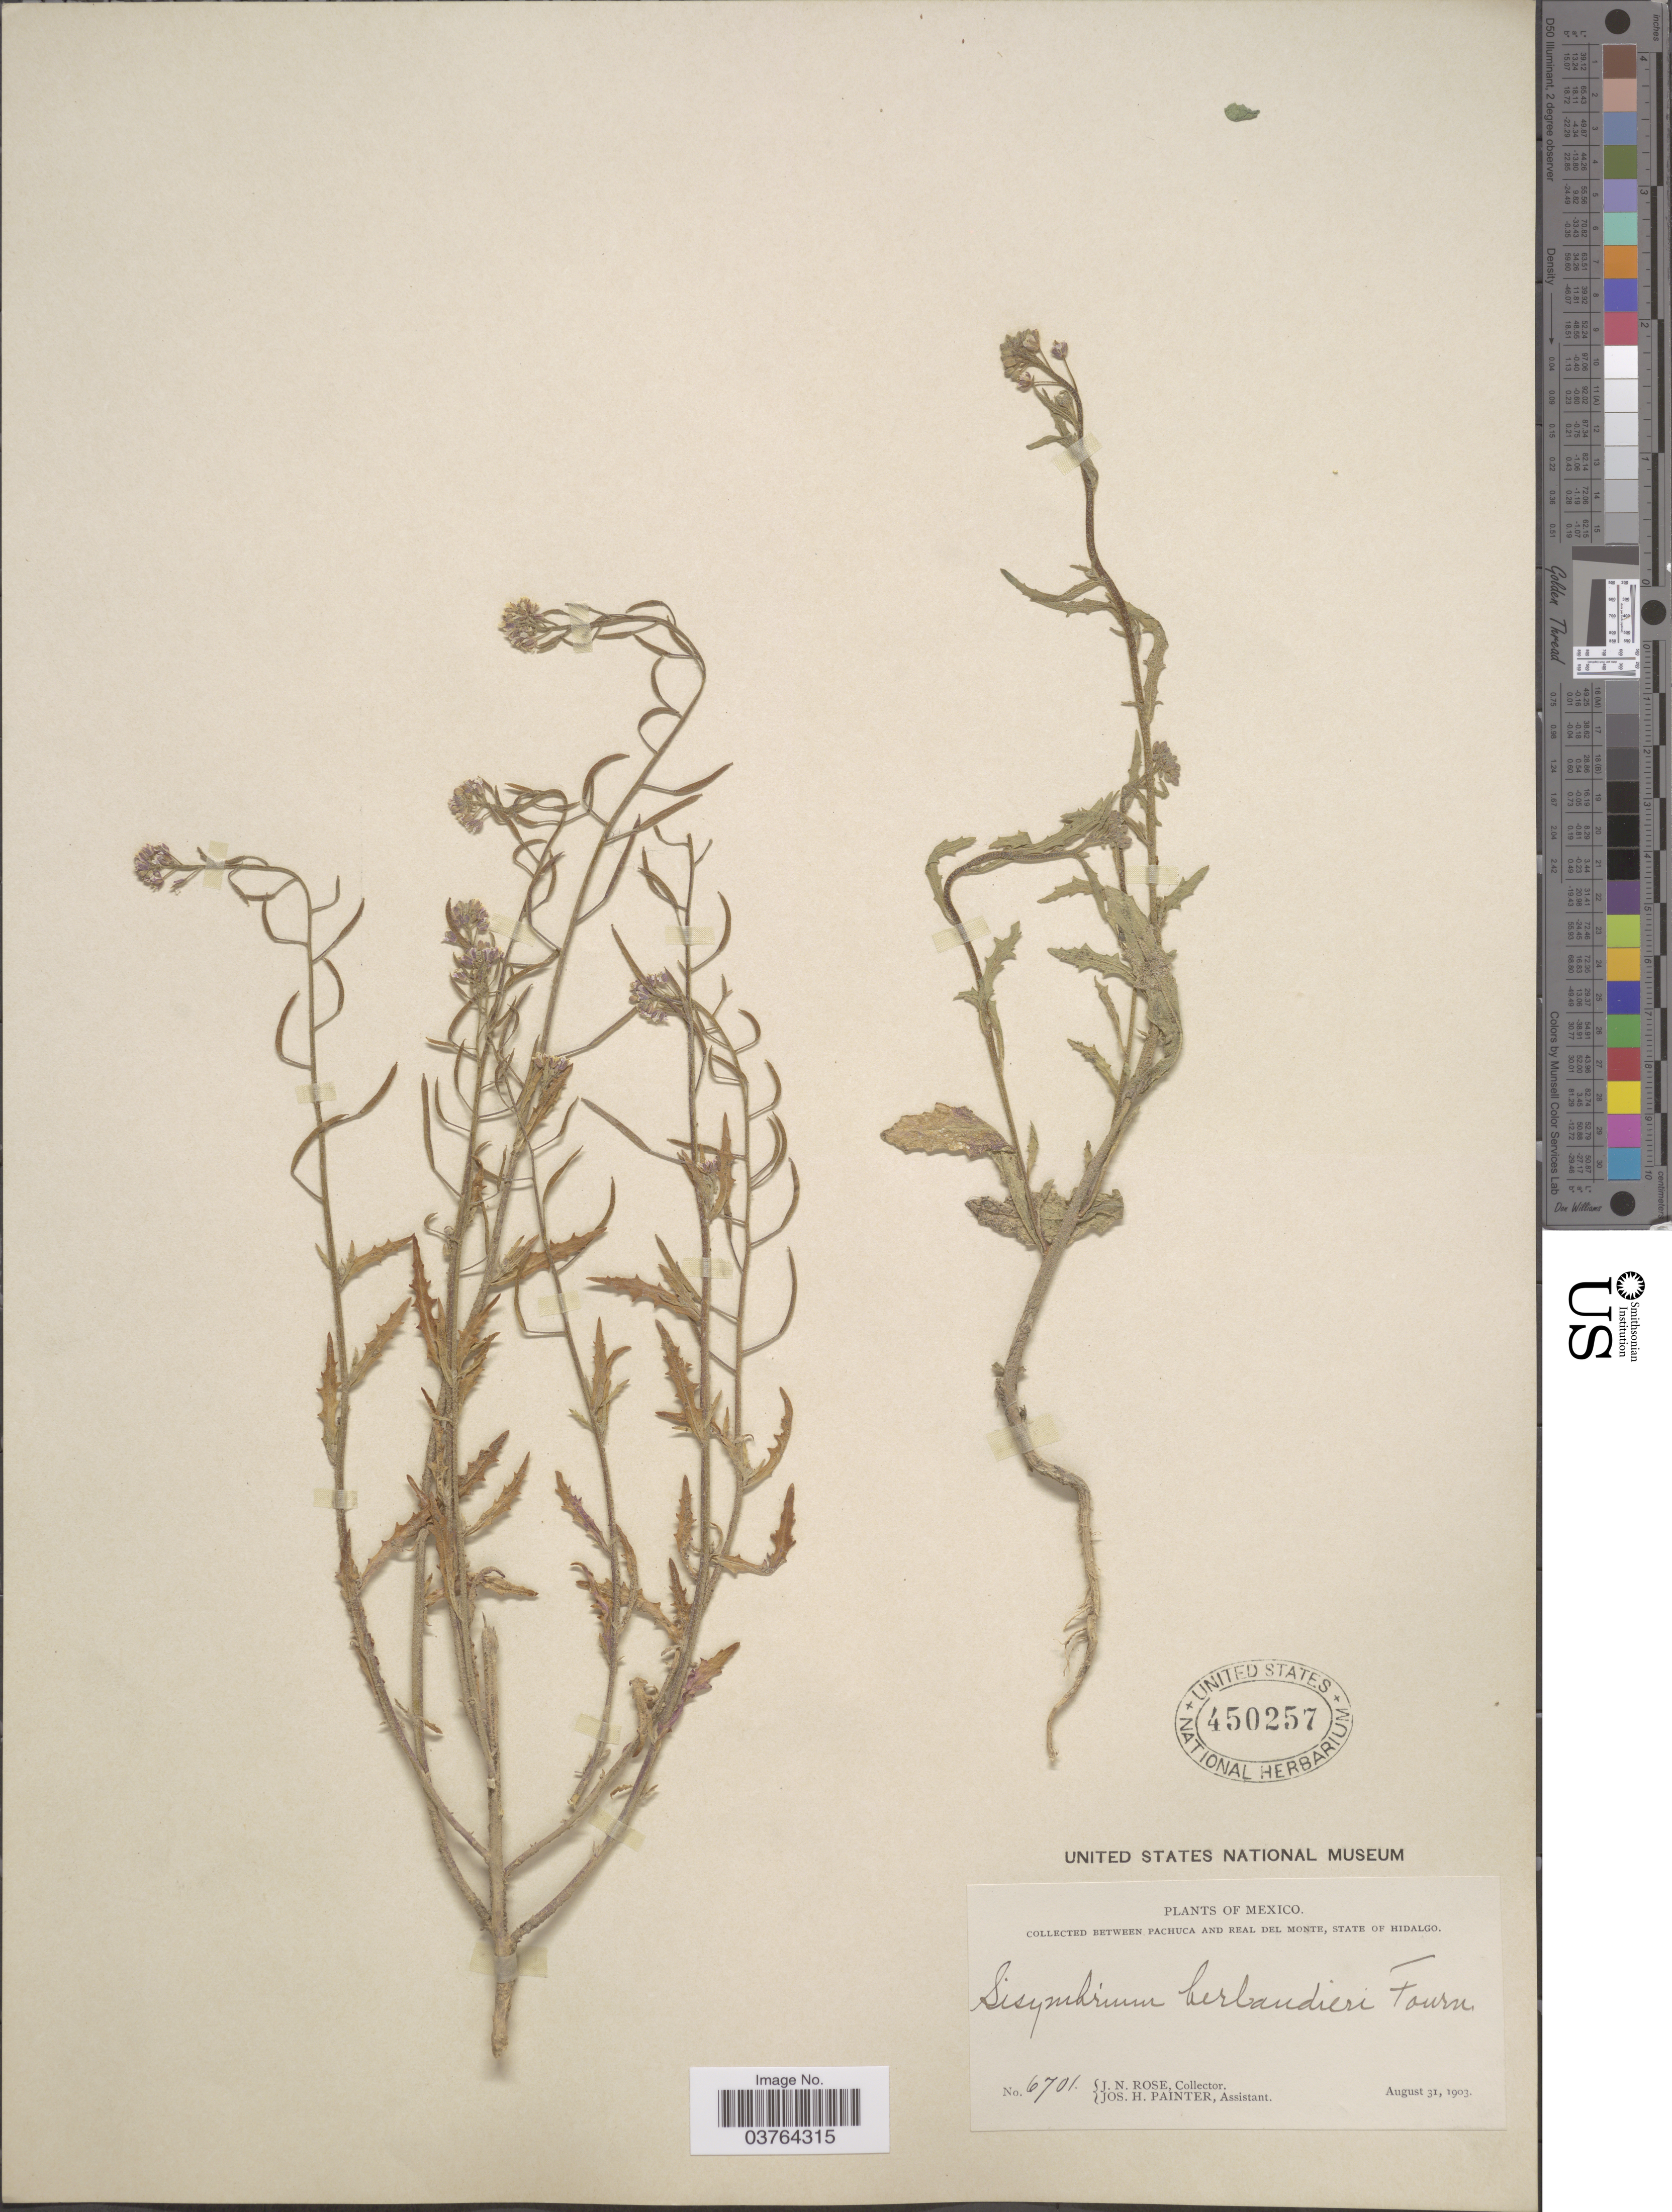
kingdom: Plantae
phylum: Tracheophyta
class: Magnoliopsida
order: Brassicales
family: Brassicaceae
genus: Halimolobos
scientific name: Halimolobos berlandieri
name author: O.E. Schulz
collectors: J. N. Rose & J. H. Painter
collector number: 6701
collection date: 1903-08-31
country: Mexico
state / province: Hidalgo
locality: Between Pachuca and Real del Monte.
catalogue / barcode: US 450257